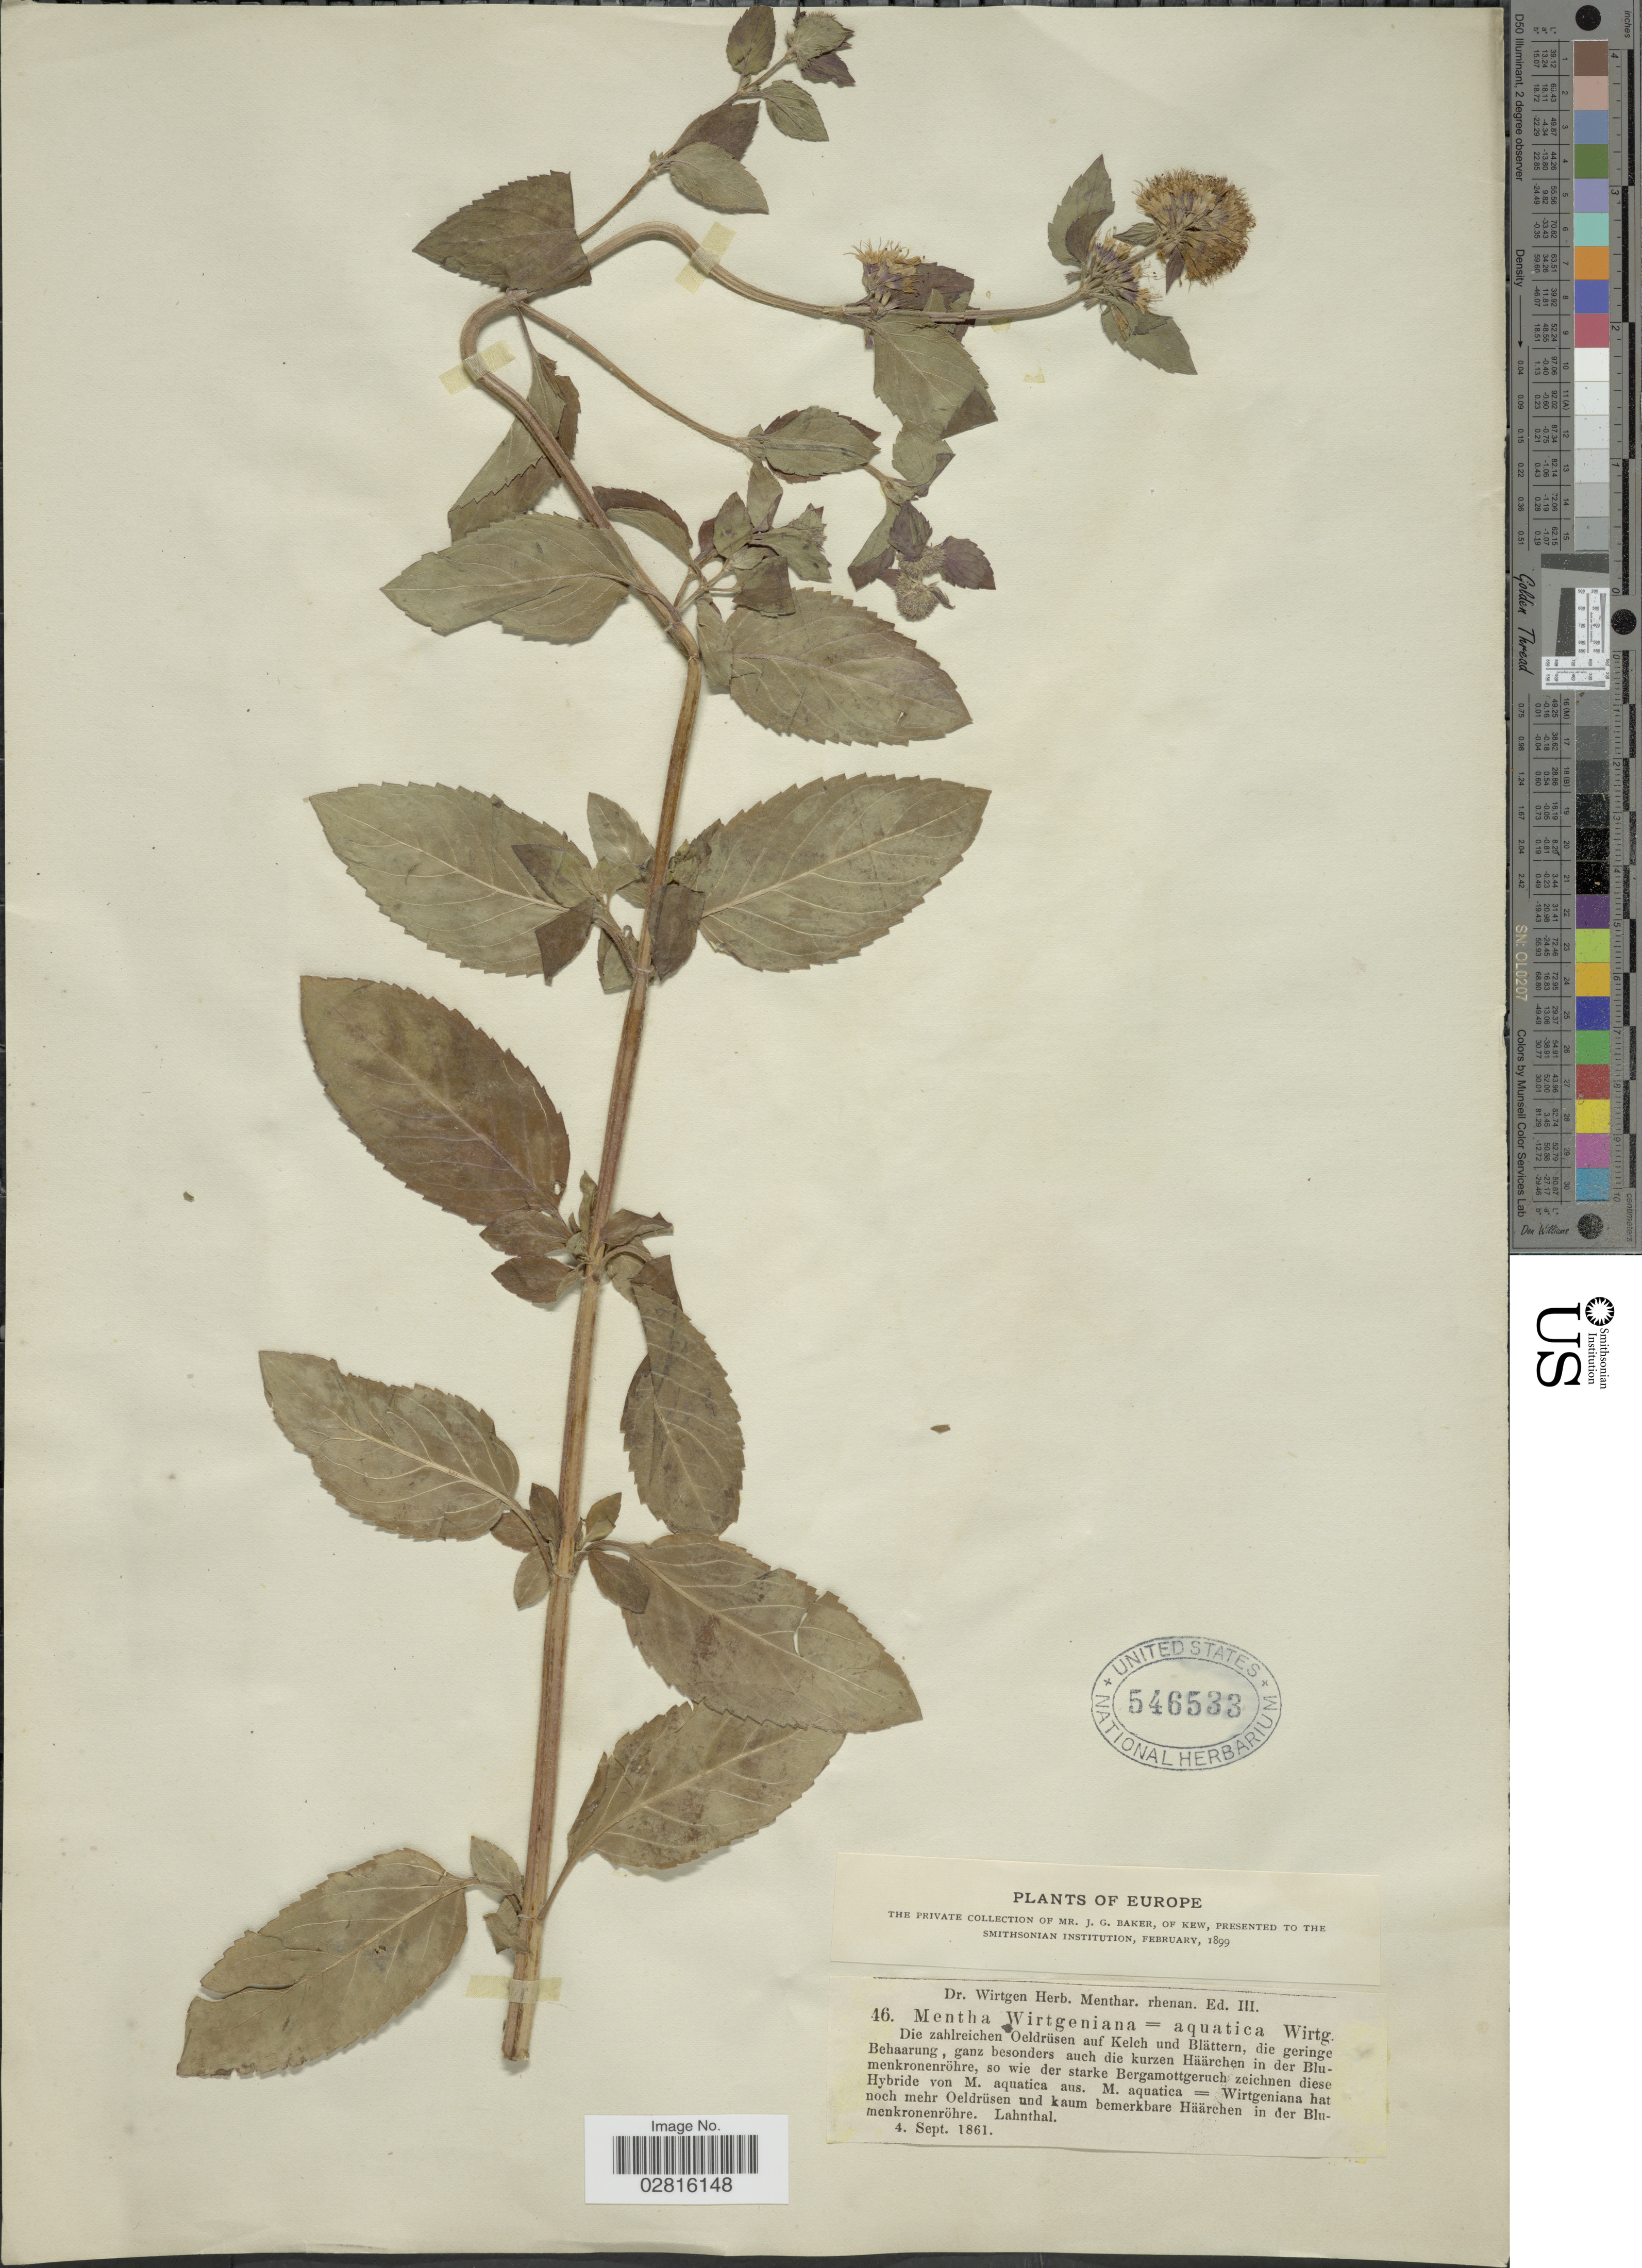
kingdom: Plantae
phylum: Tracheophyta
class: Magnoliopsida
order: Lamiales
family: Lamiaceae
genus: Mentha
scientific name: Mentha aquatica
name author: L.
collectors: Wirtgen, --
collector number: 46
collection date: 1861-09-04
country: Germany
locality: Wirtgeniana hatnoch mehr Oeldrüsen und kaum bemerkbare Häärchen in der Blumenkronenröhre. Lahnthal. Europe.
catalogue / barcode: US 546533